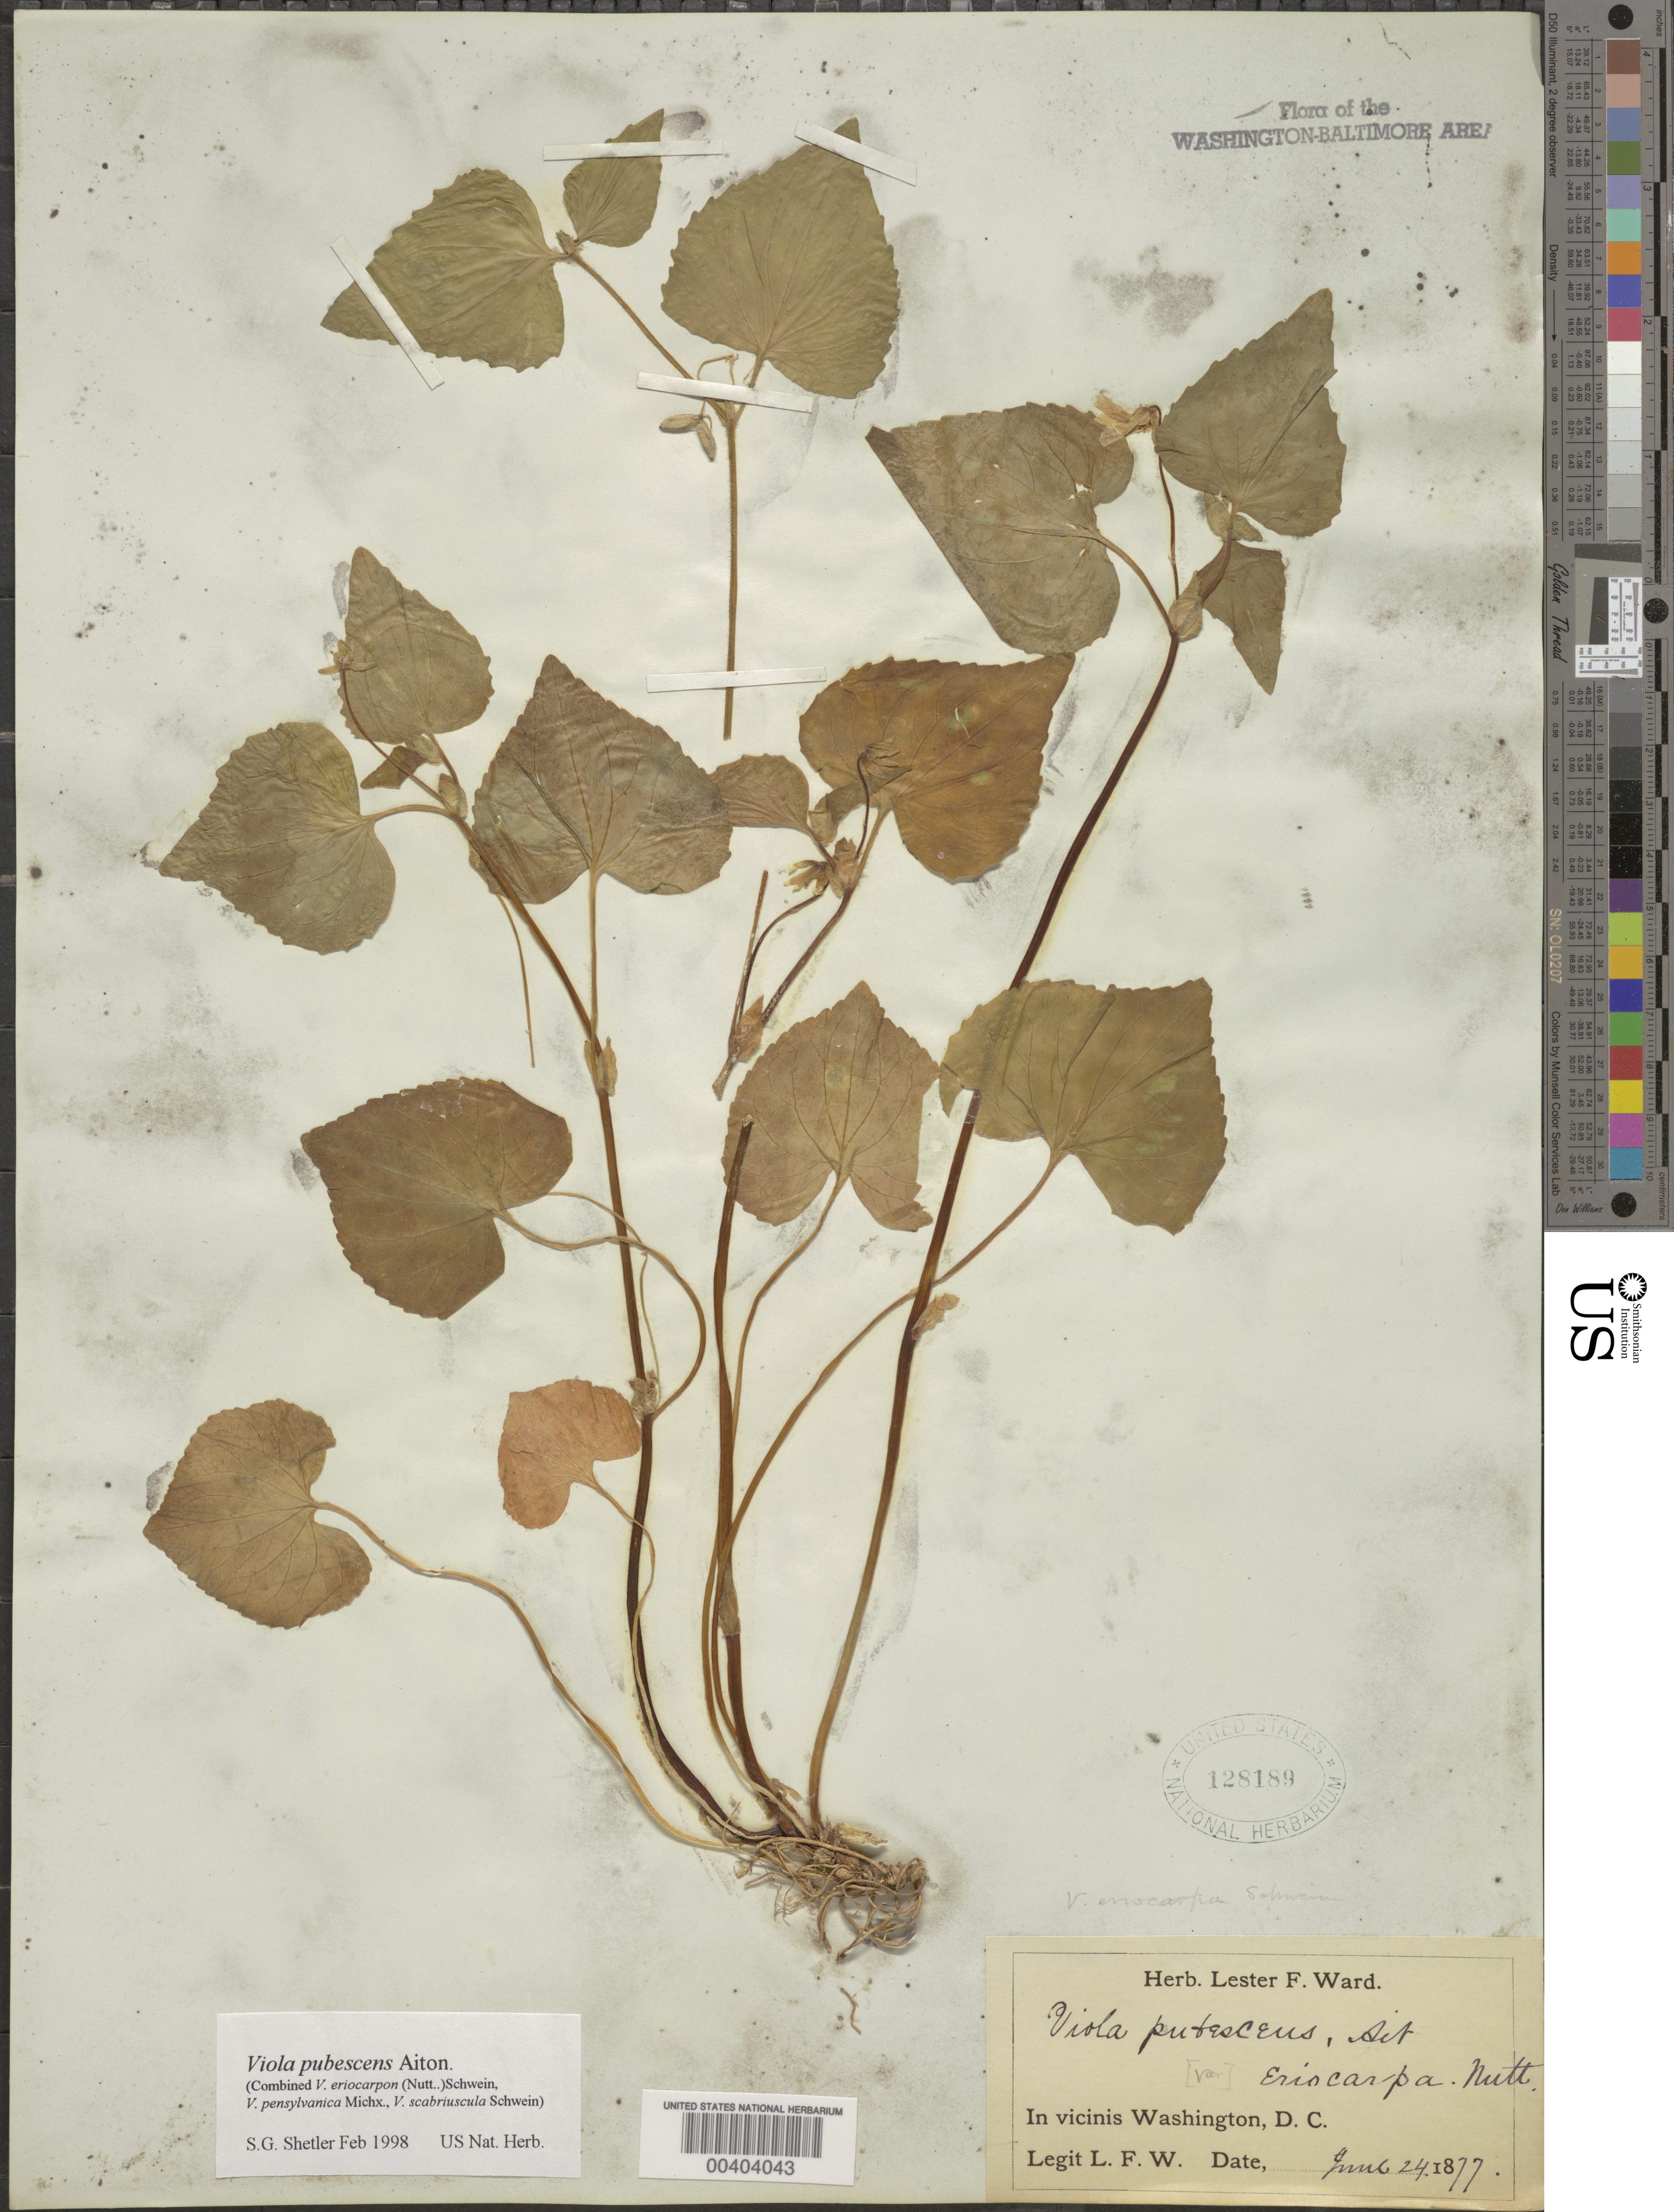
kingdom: Plantae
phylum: Tracheophyta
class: Magnoliopsida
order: Malpighiales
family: Violaceae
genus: Viola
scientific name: Viola pubescens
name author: Aiton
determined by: Shetler, Stanwyn G., (US), NMNH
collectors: L. F. Ward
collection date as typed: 24 Jun 1877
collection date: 1877-06-24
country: United States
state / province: District of Columbia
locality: Washington DC area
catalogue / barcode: US 128189